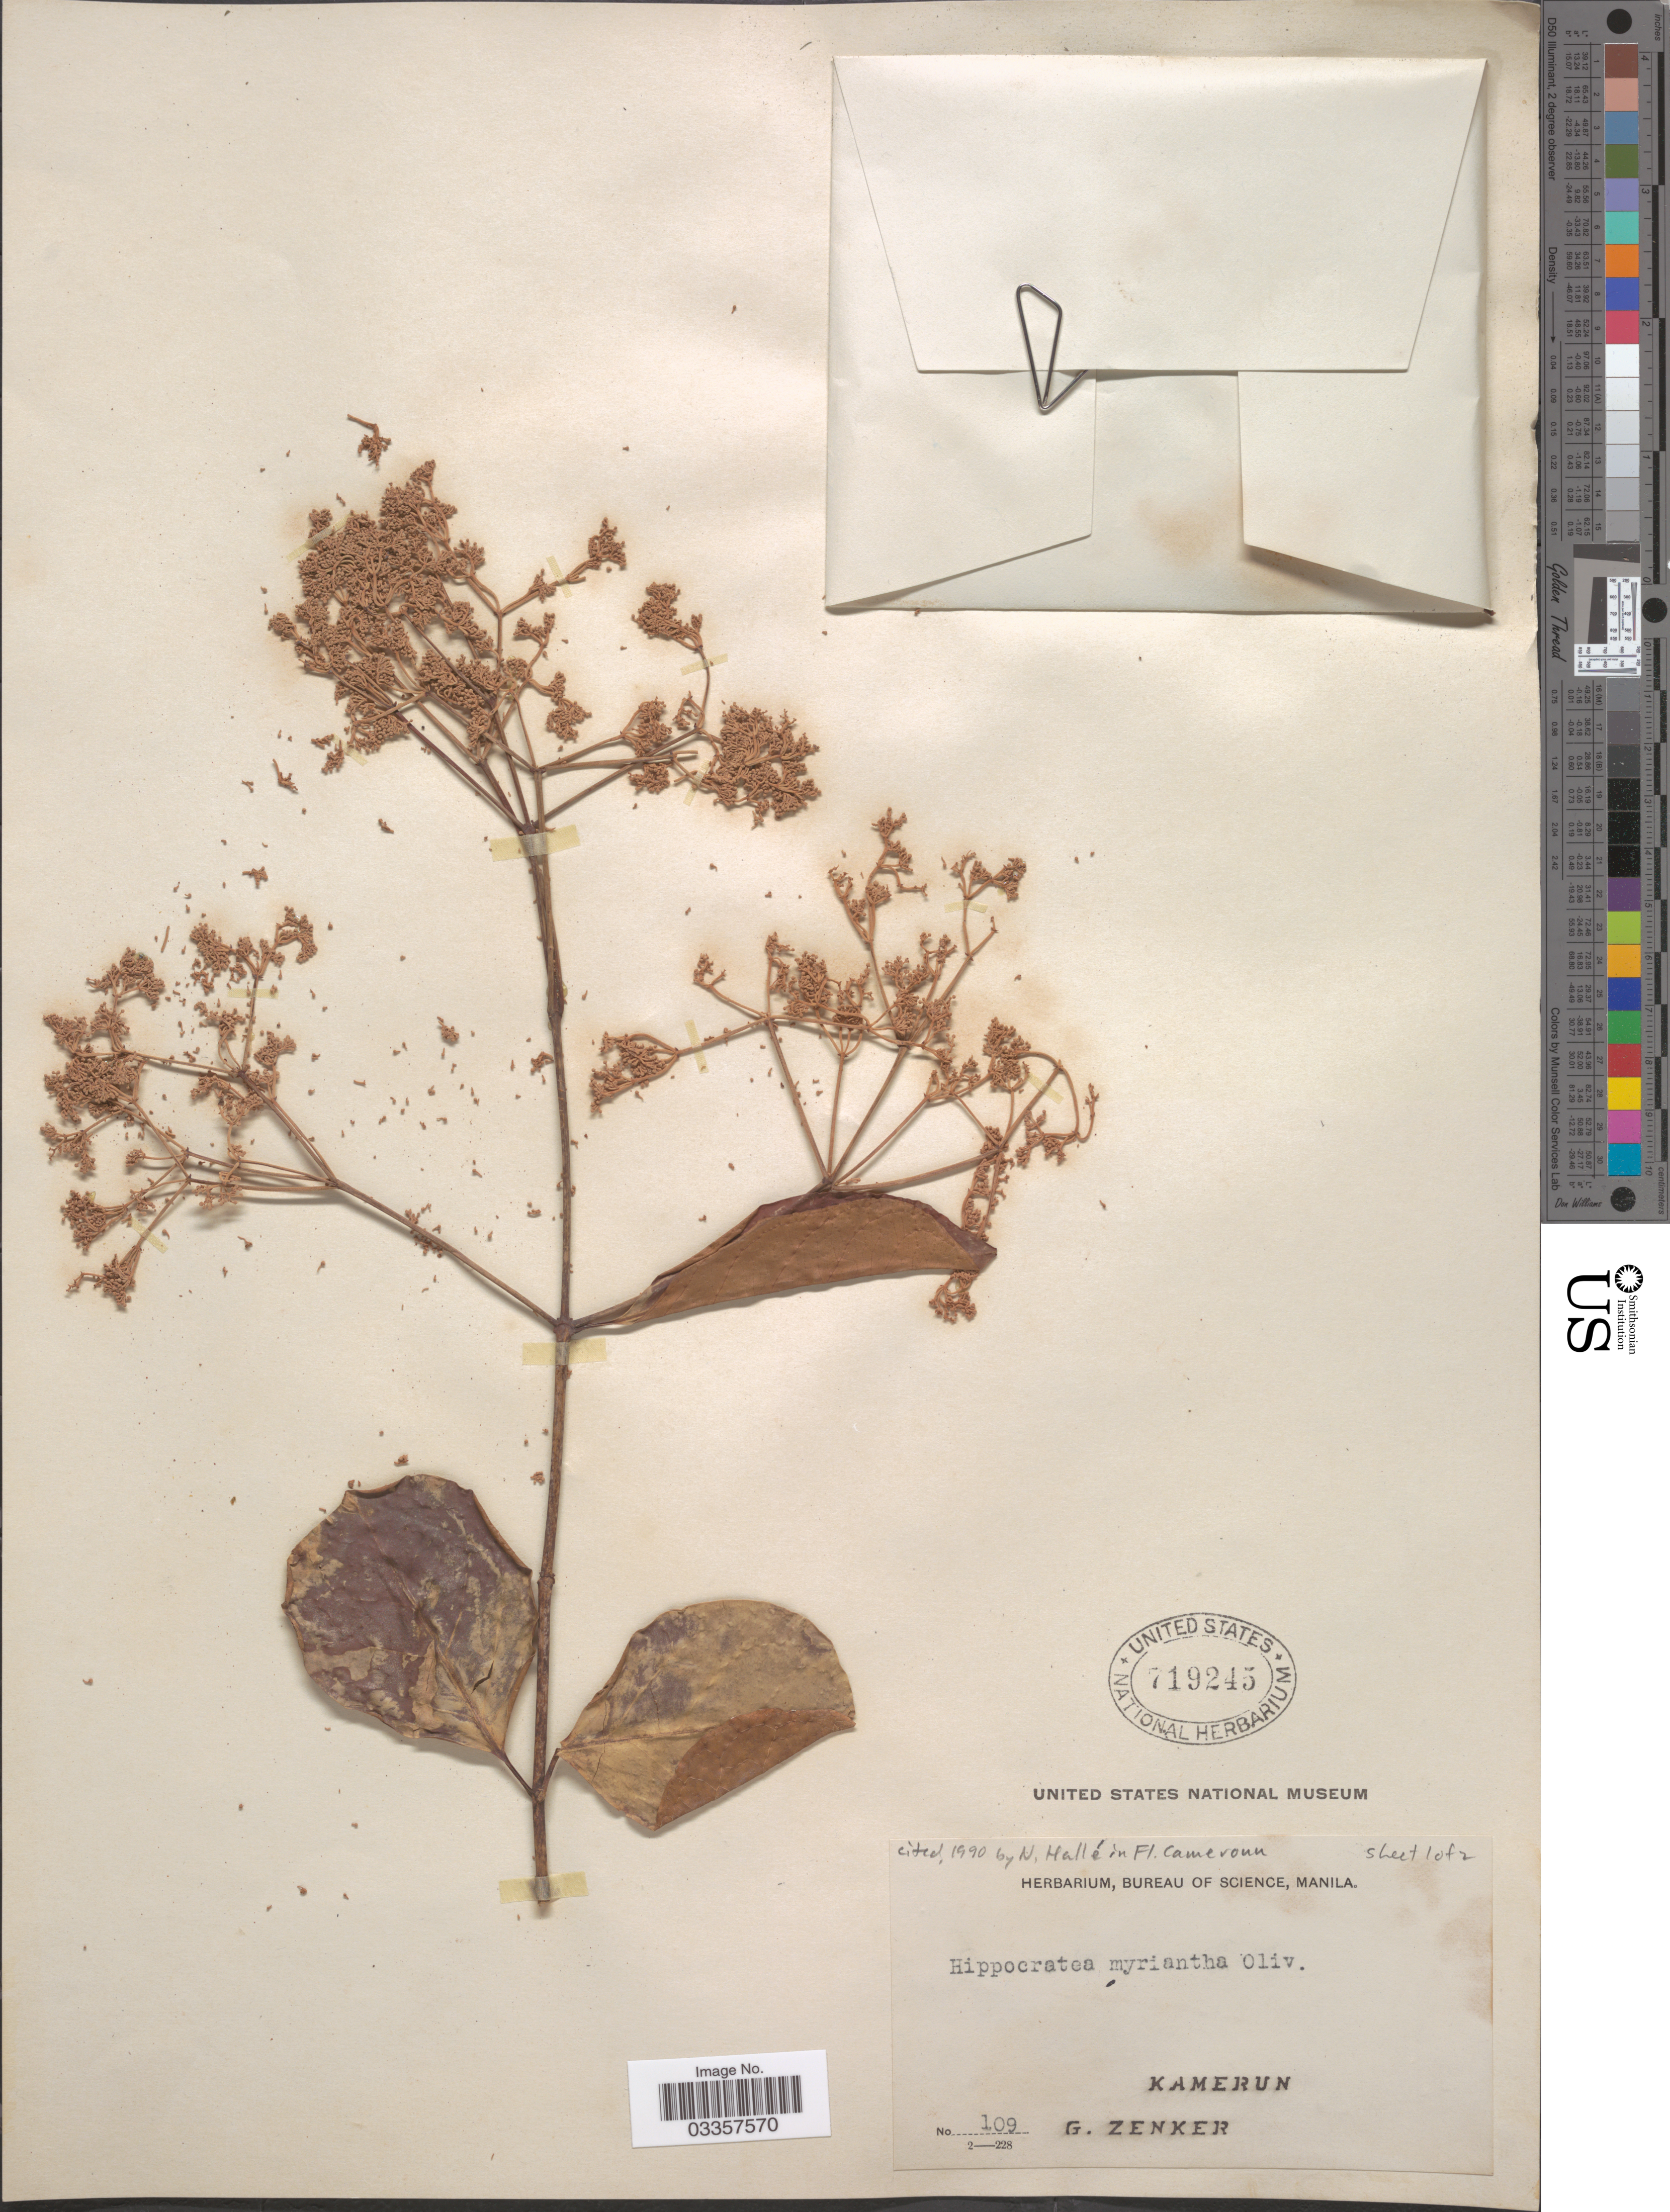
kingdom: Plantae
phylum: Tracheophyta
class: Magnoliopsida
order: Celastrales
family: Celastraceae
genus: Hippocratea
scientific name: Hippocratea myriantha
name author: Oliv.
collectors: G. A. Zenker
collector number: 109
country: Cameroon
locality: Kamerun.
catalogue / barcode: US 719245